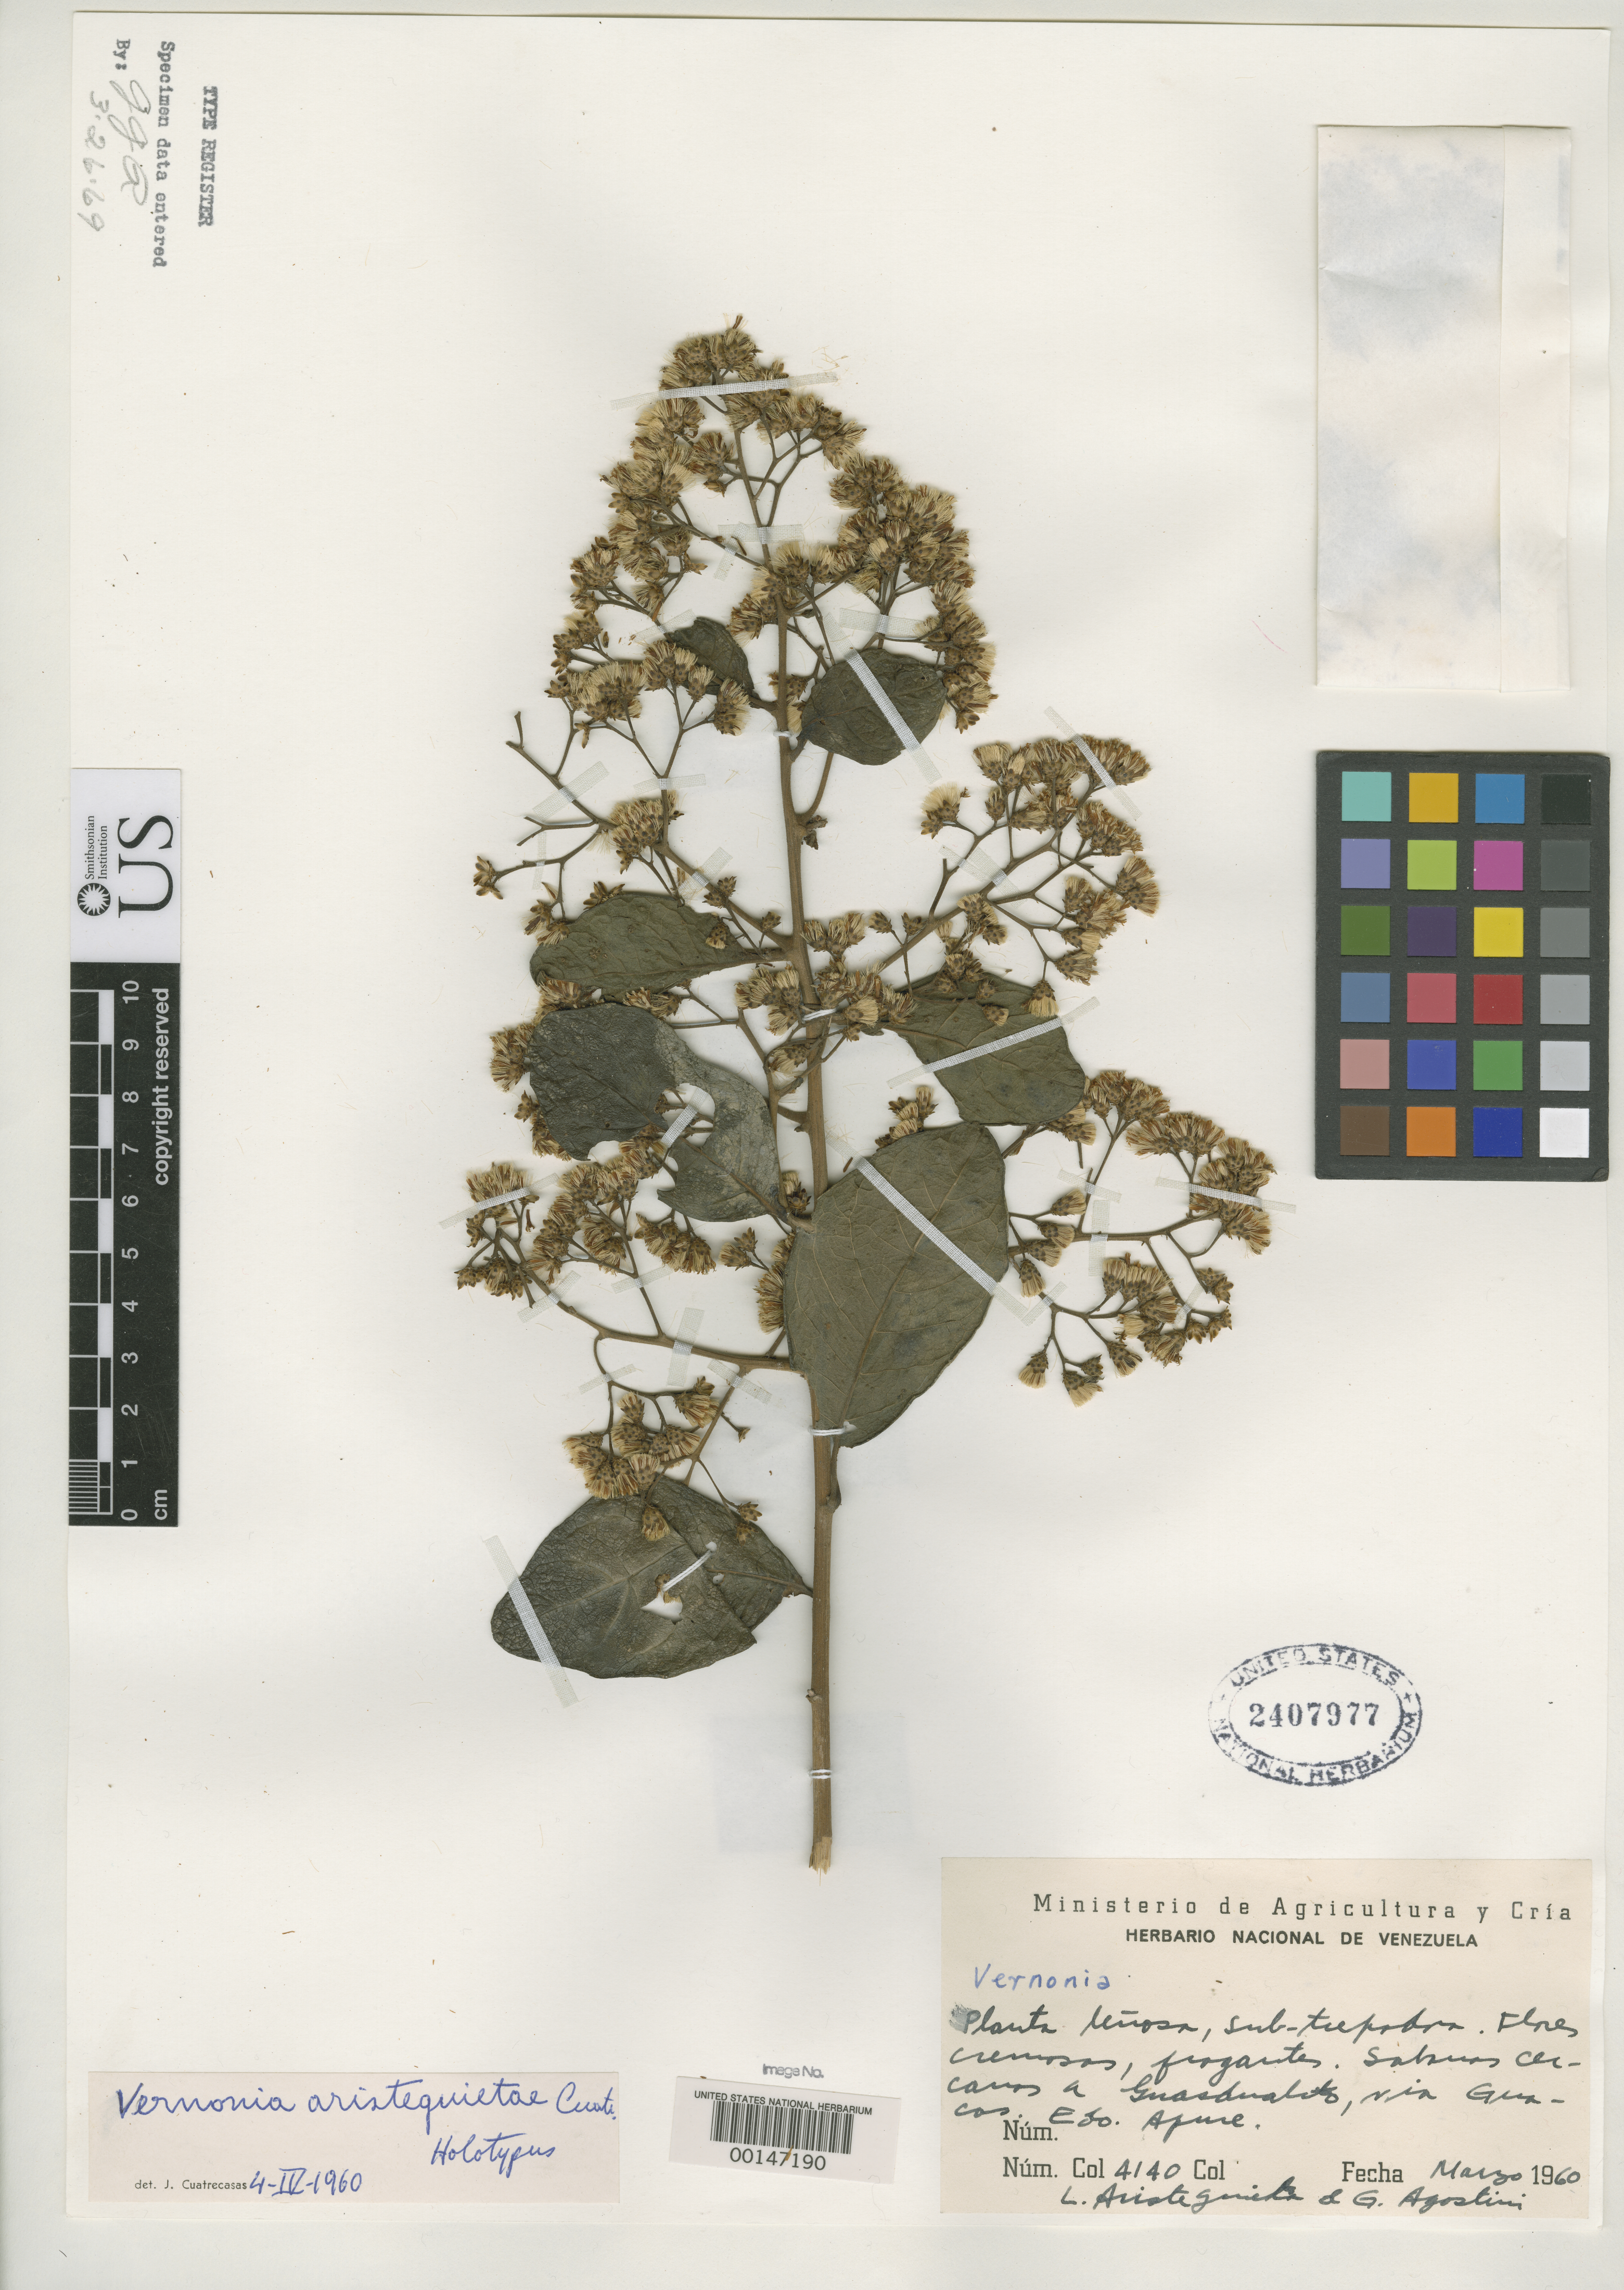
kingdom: Plantae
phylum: Tracheophyta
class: Magnoliopsida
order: Asterales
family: Asteraceae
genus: Vernonia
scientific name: Vernonia aristeguietae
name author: Cuatrec.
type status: Holotype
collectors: L. Aristeguieta & G. Agostini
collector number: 4140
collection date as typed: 20 Mar 1960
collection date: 1960-03-20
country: Venezuela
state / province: Apure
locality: Guacas.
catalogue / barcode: US 2407977